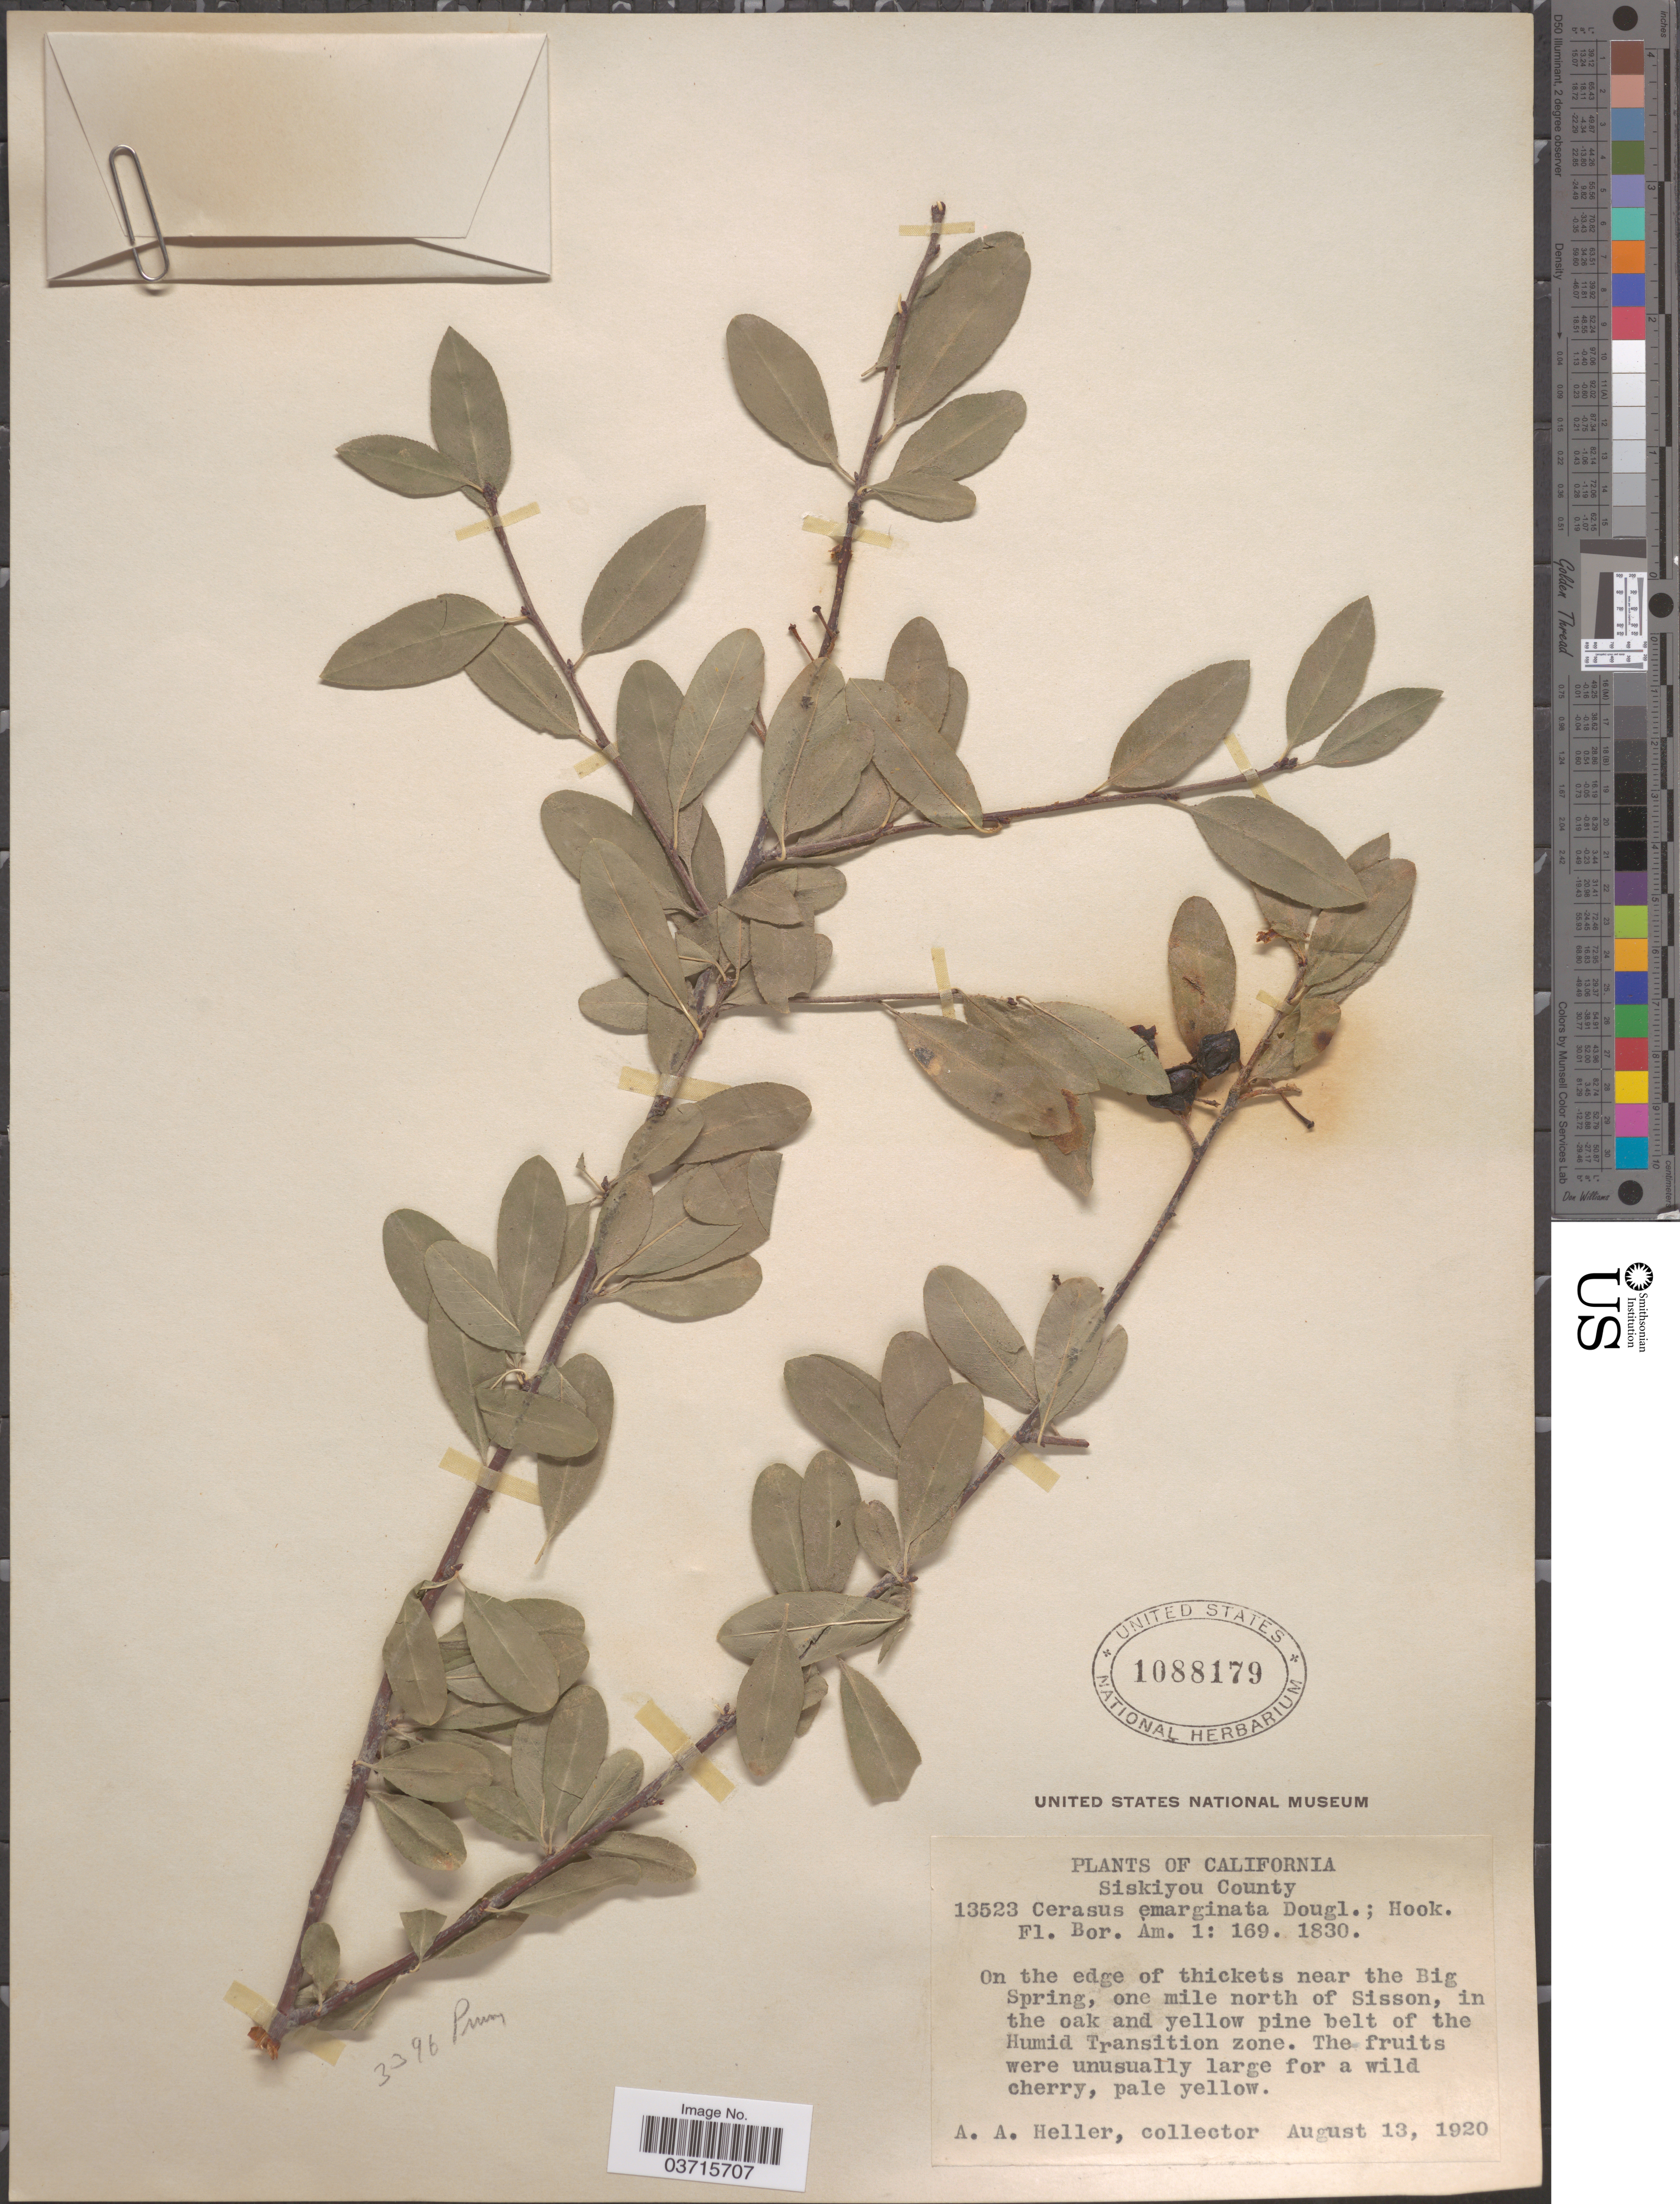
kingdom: Plantae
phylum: Tracheophyta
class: Magnoliopsida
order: Rosales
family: Rosaceae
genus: Prunus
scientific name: Prunus emarginata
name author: (Douglas ex Hook.) Eaton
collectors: A. A. Heller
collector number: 13523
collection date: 1920-08-13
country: United States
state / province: California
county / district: Siskiyou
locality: Siskiyou County. On the edge of thickets near the Big Spring, one mile north of Sisson, in the oak and yellow pine belt of the Humid Transition zone.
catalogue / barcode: US 1088179